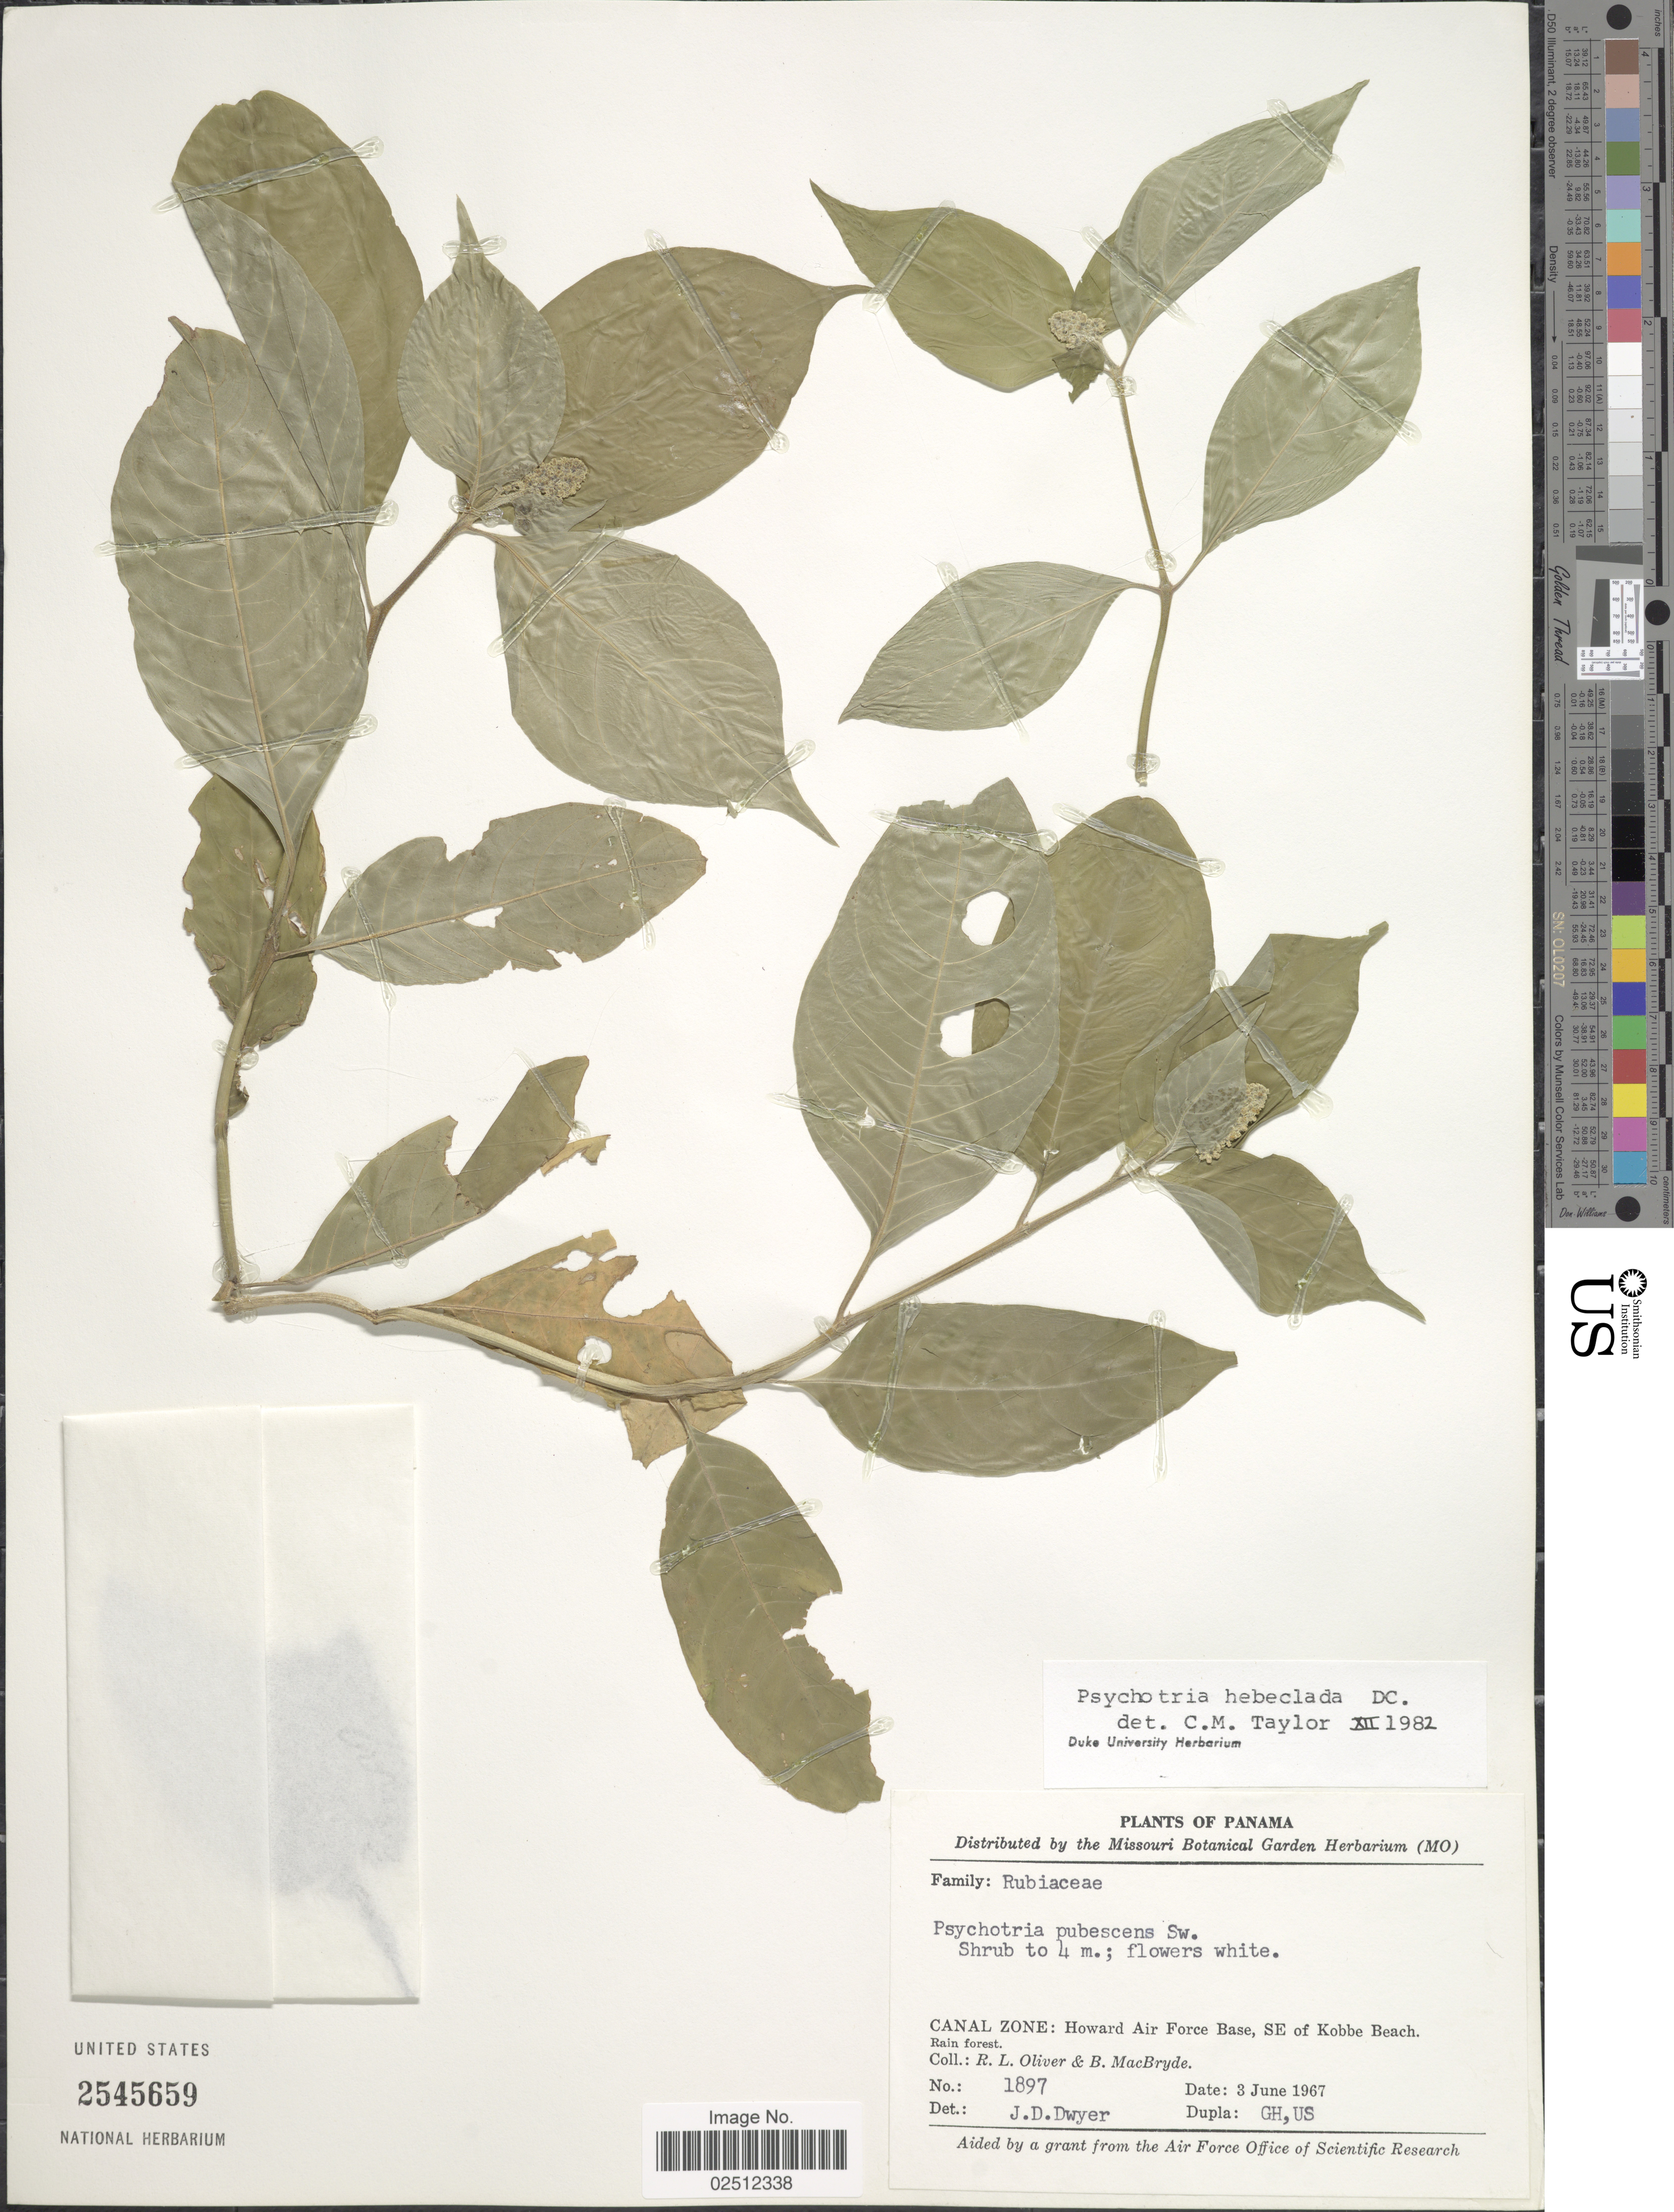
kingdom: Plantae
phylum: Tracheophyta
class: Magnoliopsida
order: Gentianales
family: Rubiaceae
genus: Psychotria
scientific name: Psychotria hebeclada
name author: DC.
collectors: R. Oliver & B. MacBryde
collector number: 1897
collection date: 1967-06-03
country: Panama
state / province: Colón / Panamá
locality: Canal Zone: Howard Air Force Base, SE of Kobee Beach. Rain forest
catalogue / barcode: US 2545659